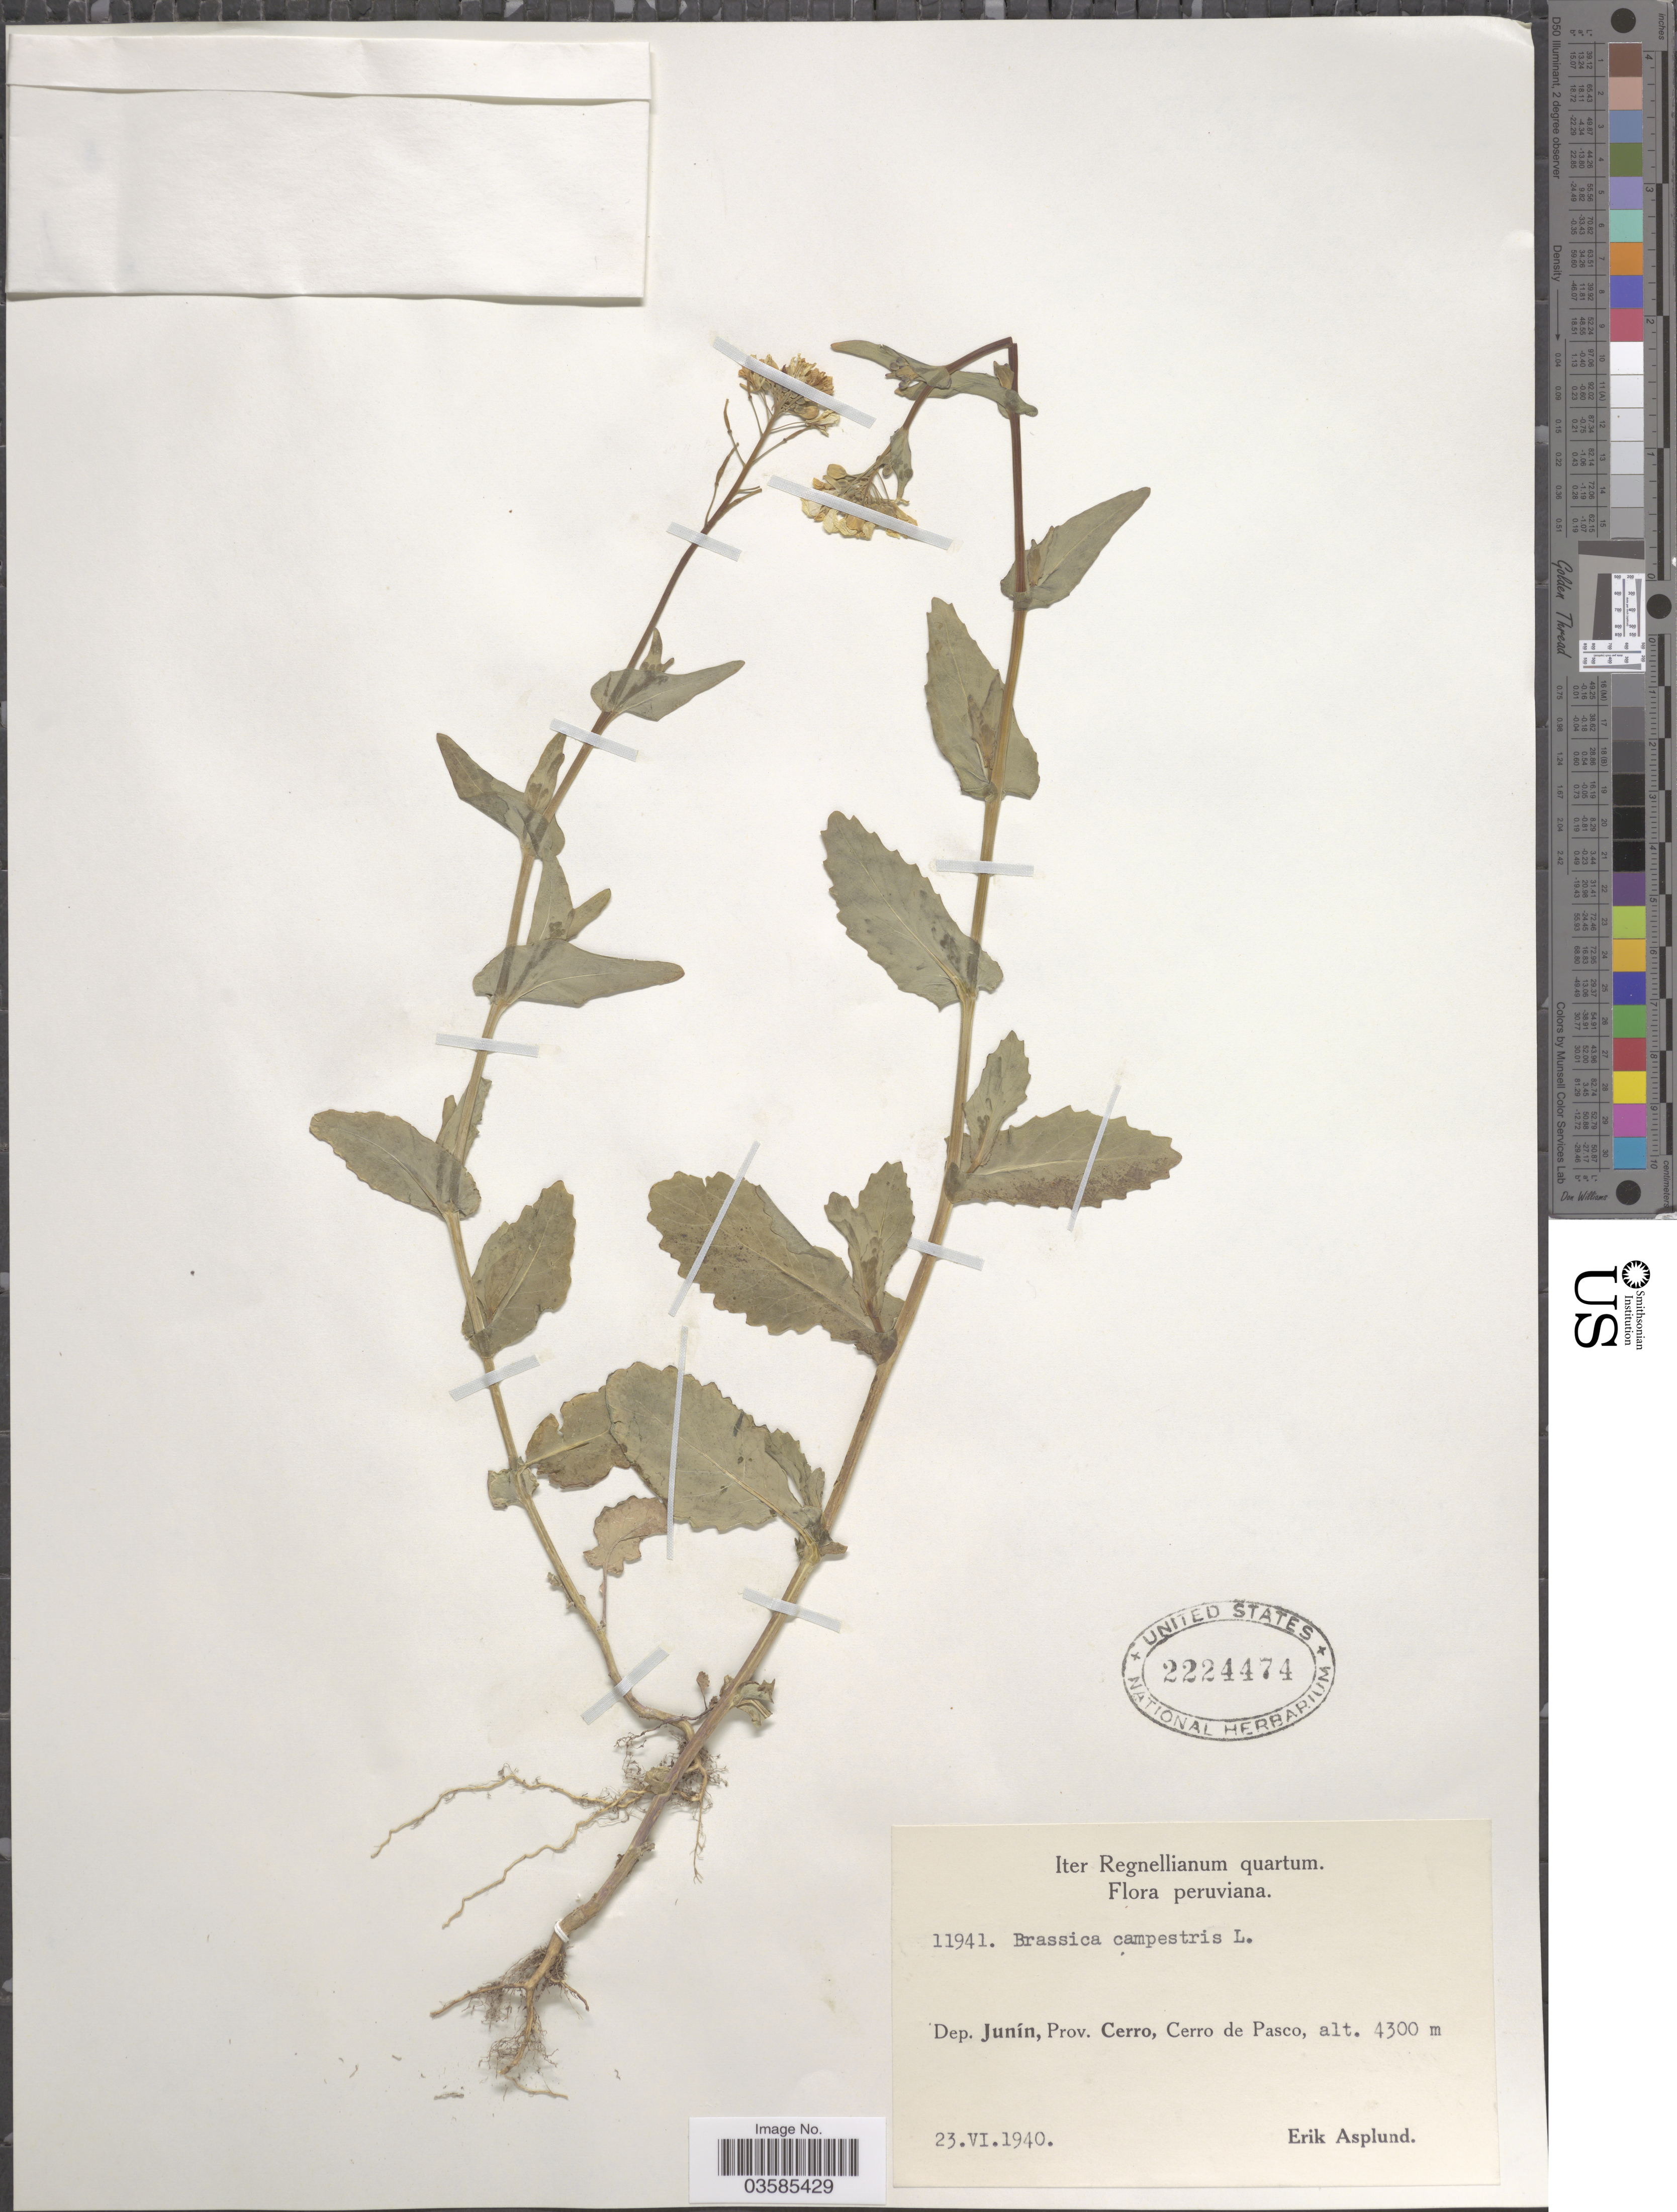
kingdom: Plantae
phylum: Tracheophyta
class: Magnoliopsida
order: Brassicales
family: Brassicaceae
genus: Brassica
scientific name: Brassica campestris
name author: L.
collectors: E. Asplund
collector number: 11941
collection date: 1940-06-23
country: Peru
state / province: Junín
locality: Dep. Junín, Pov, Cerro de Pasco.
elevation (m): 4300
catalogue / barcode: US 2224474